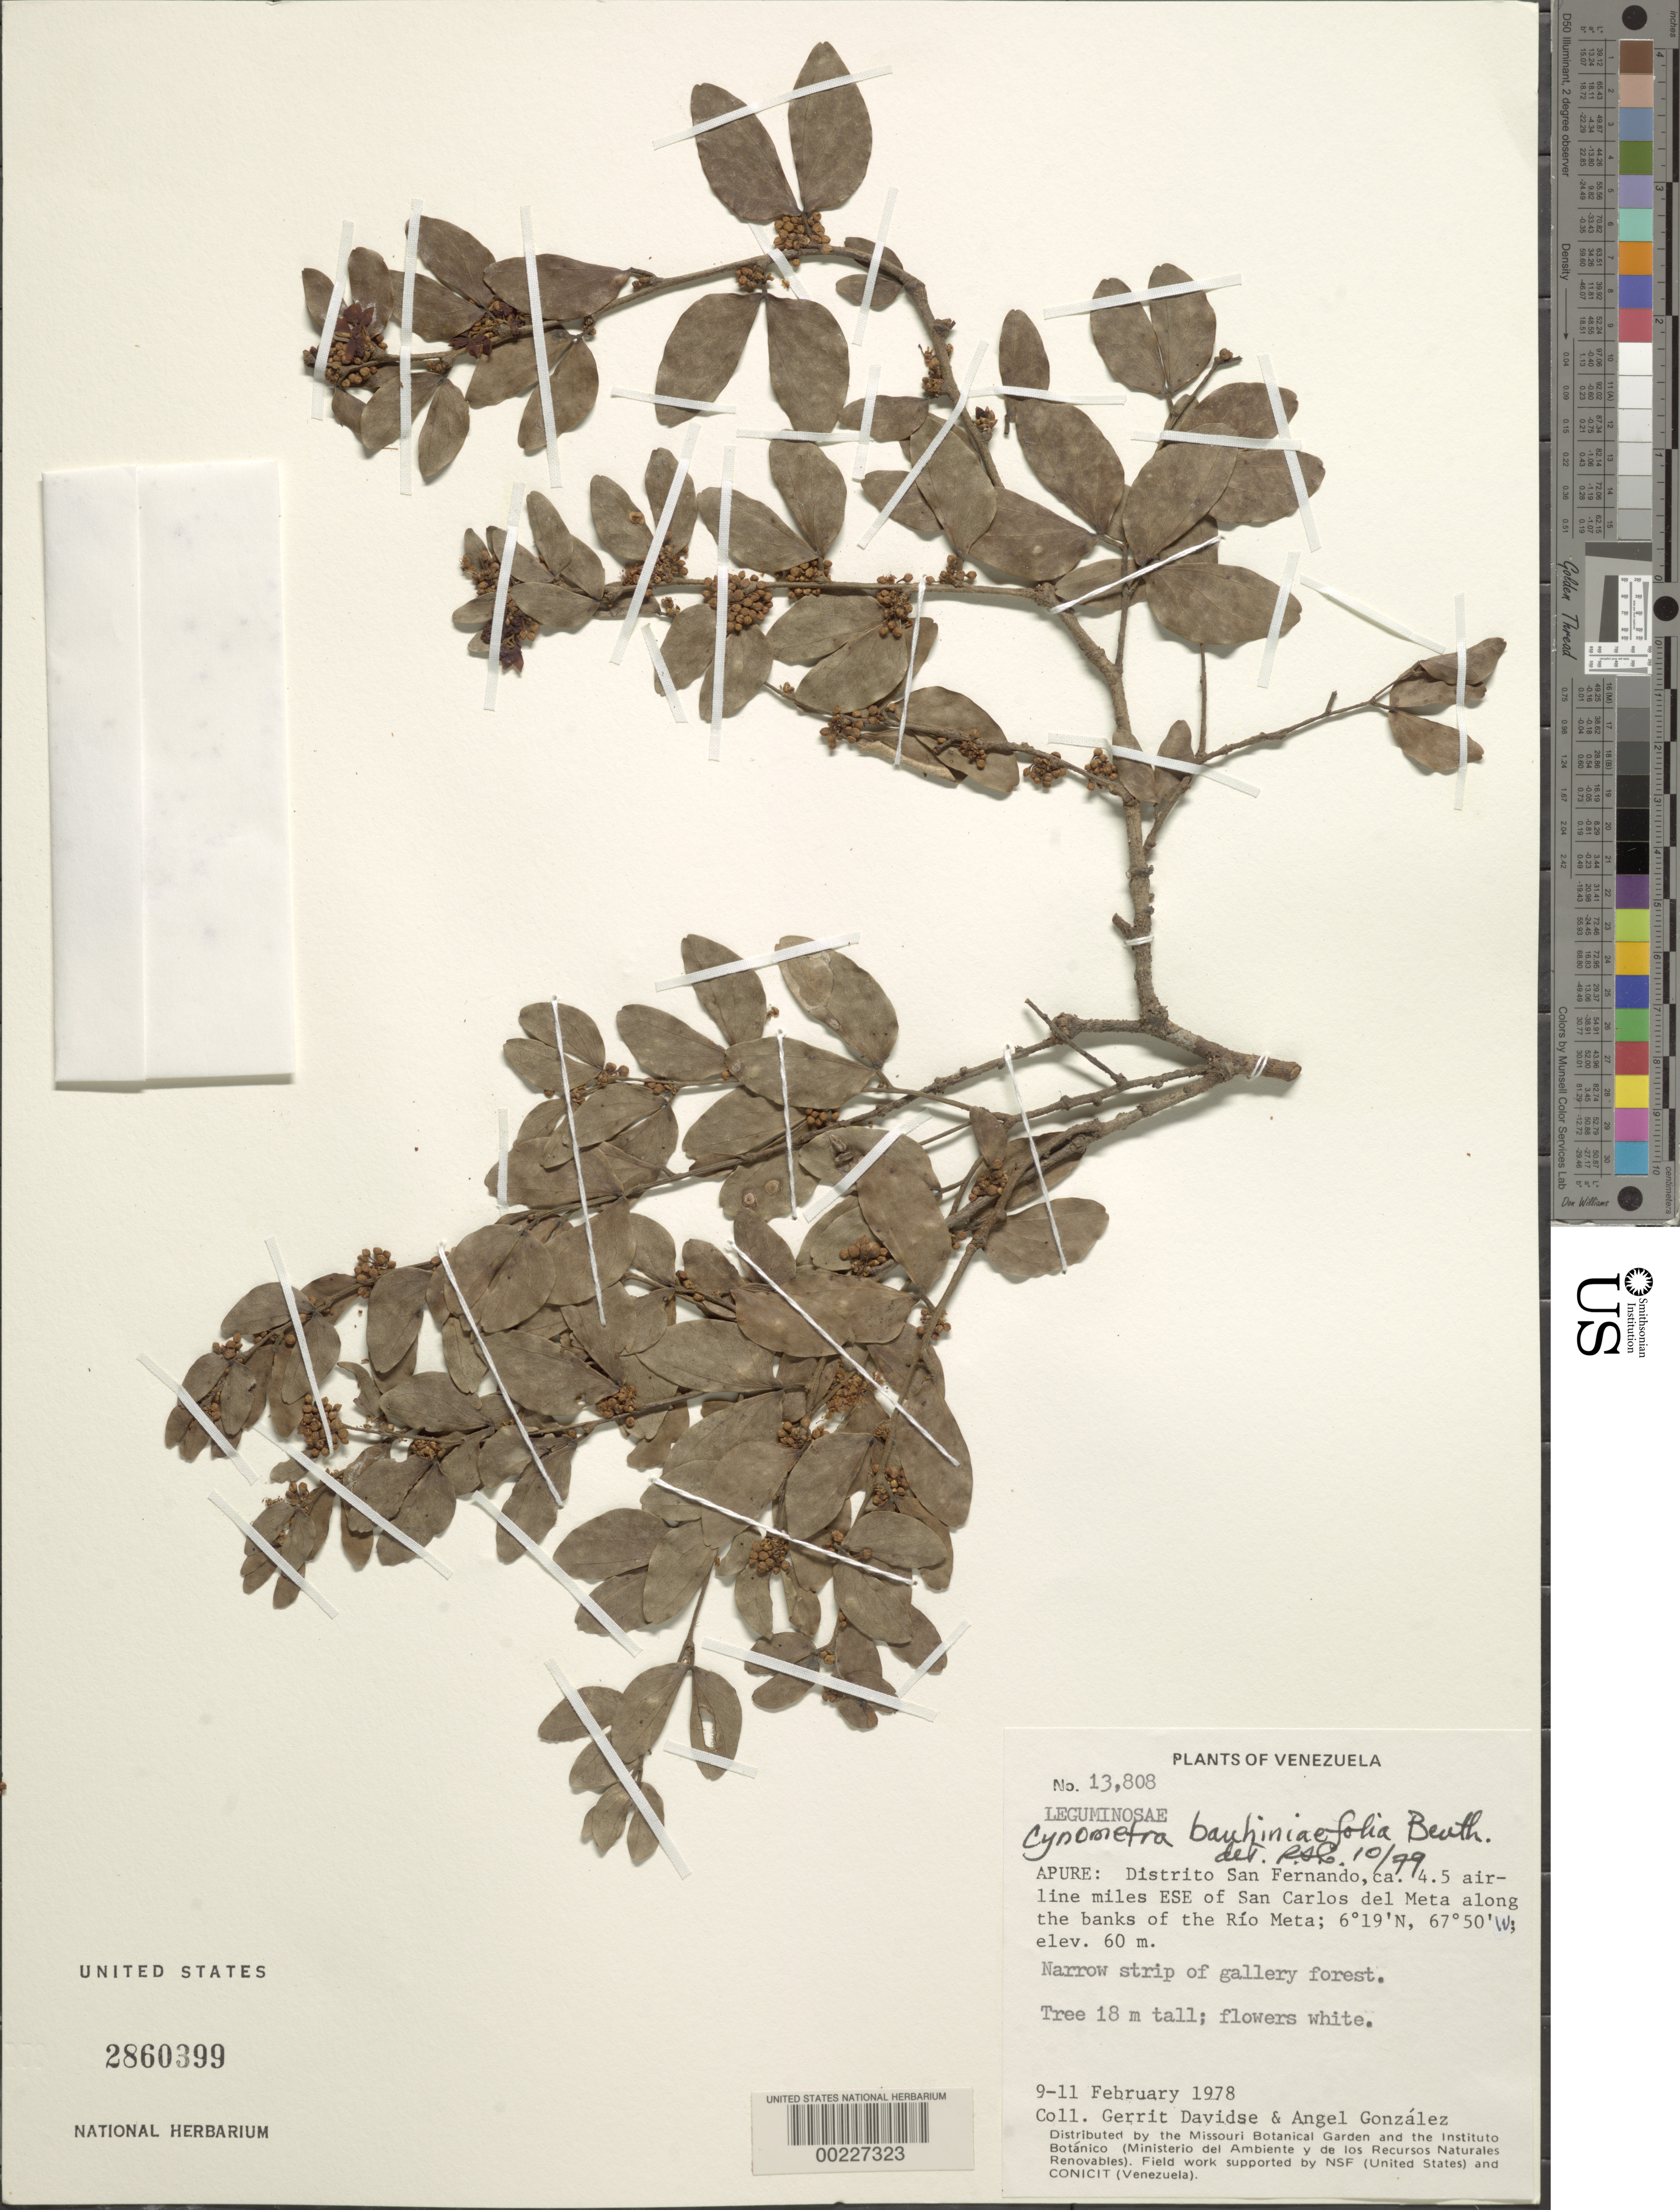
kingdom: Plantae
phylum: Tracheophyta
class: Magnoliopsida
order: Fabales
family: Fabaceae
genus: Cynometra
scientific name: Cynometra bauhiniifolia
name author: Benth.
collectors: G. Davidse & A. C. González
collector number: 13808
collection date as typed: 09 Feb 1978 to 11 Feb 1978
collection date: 1978-02-09/1978-02-11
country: Venezuela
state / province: Apure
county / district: San Fernando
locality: Ca 4.5 airline mi ese of san carlos del meta along the banks of the rio meta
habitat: Narrow strip of gallery forest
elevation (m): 60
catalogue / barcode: US 2860399